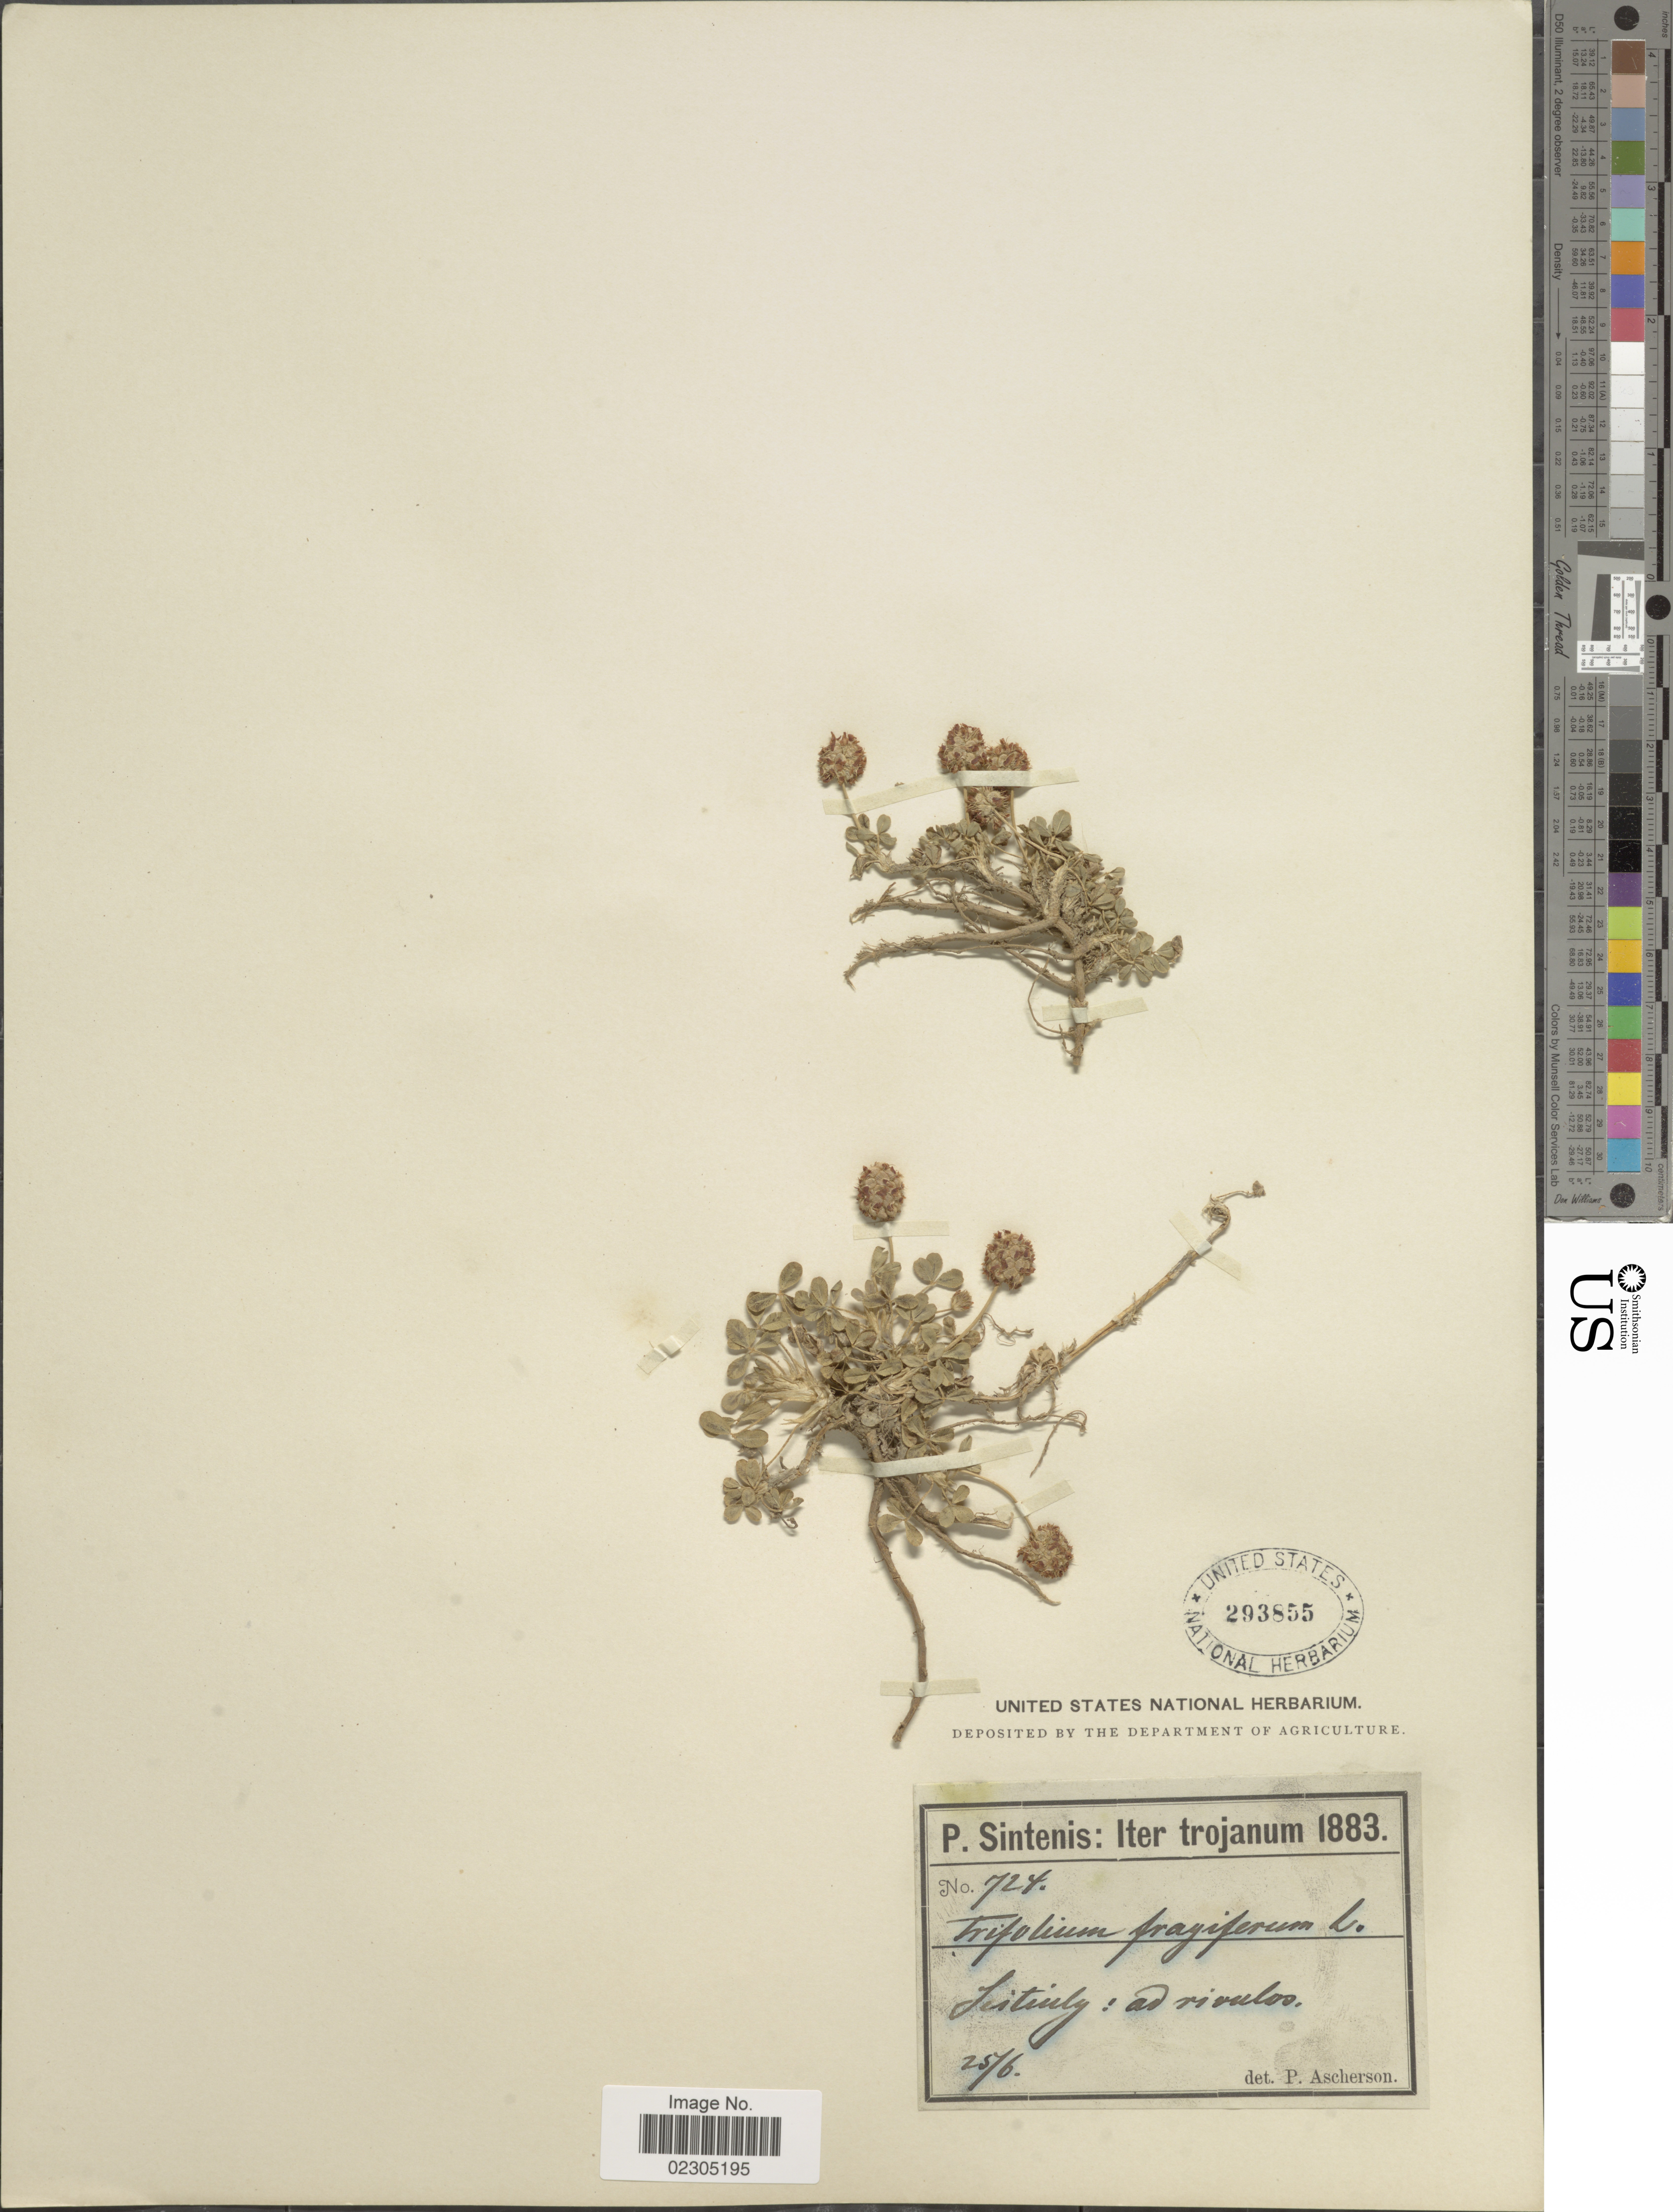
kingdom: Plantae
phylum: Tracheophyta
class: Magnoliopsida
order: Fabales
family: Fabaceae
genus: Trifolium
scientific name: Trifolium fragiferum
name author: L.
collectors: P. Sintenis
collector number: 724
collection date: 1883-06-25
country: Turkey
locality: Iter trojanum. Jeitinly [interpreted]: ad rivulos.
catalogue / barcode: US 293855